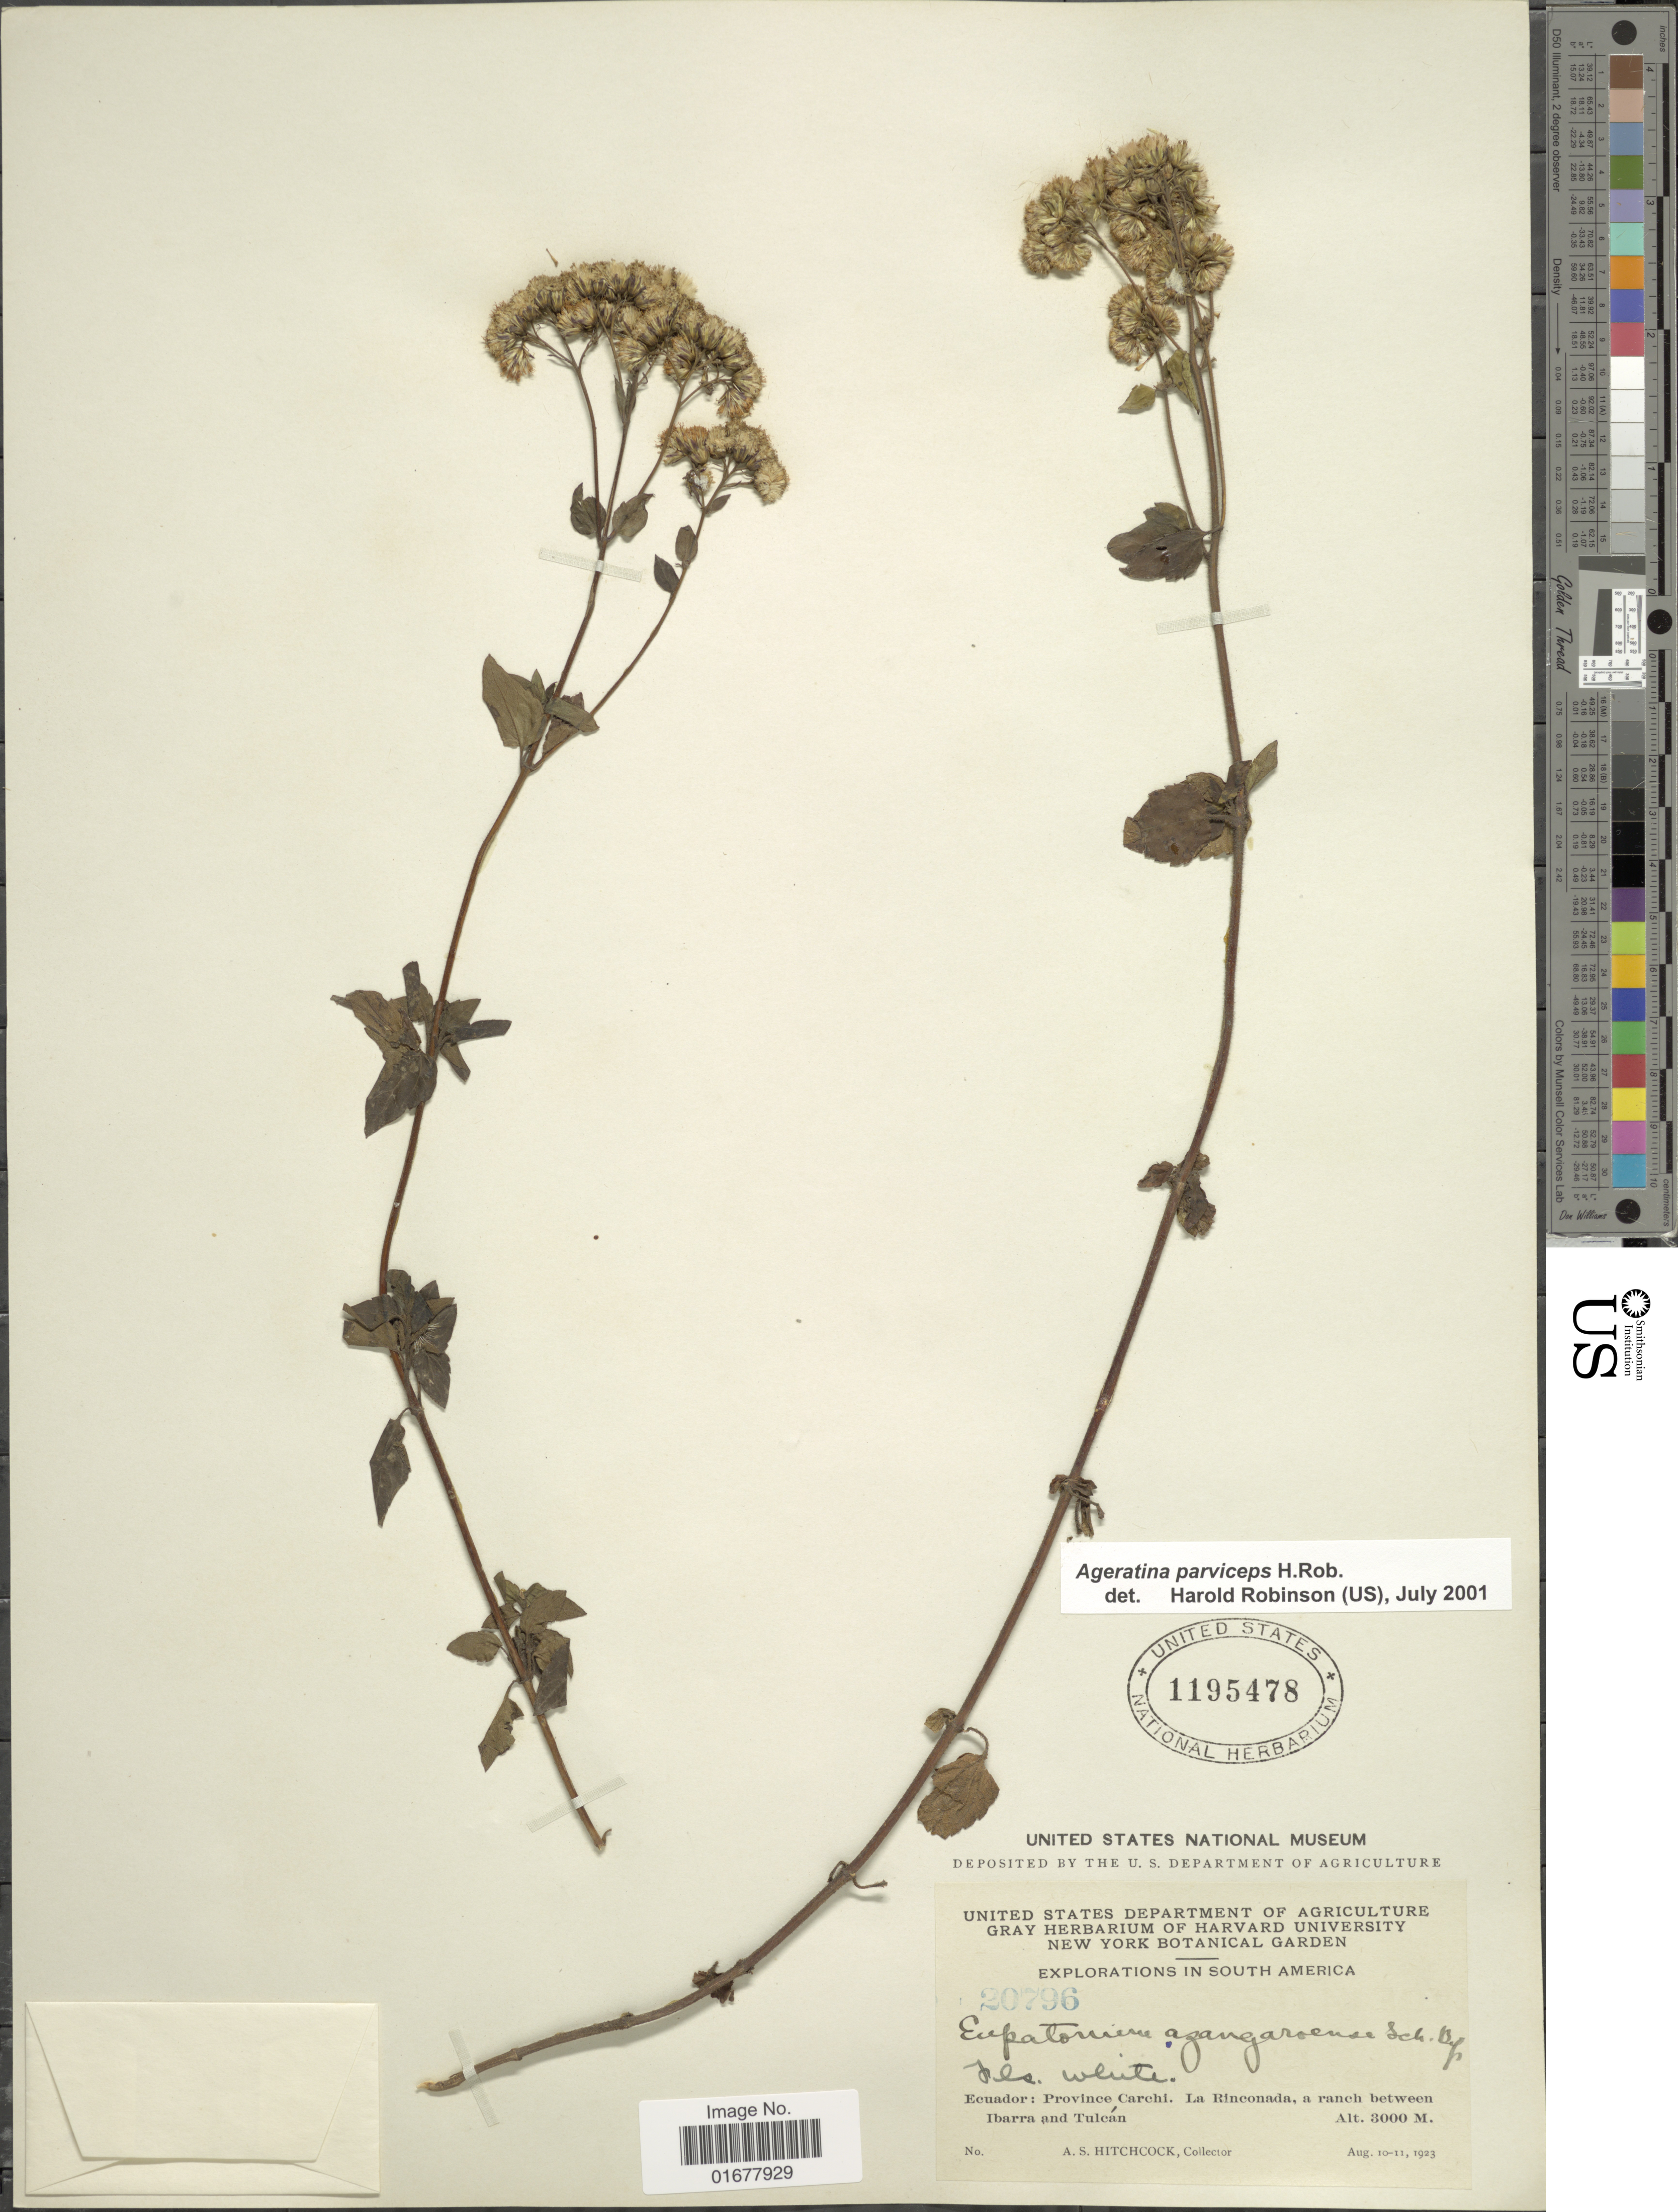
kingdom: Plantae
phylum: Tracheophyta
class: Magnoliopsida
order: Asterales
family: Asteraceae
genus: Ageratina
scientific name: Ageratina parviceps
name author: H. Rob.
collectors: A. S. Hitchcock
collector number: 20796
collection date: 1923-08-10/1923-08-11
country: Ecuador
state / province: Carchi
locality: Province Carchi, La Rinconada, a ranch between Ibarra and Tulcan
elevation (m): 3000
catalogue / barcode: US 1195478